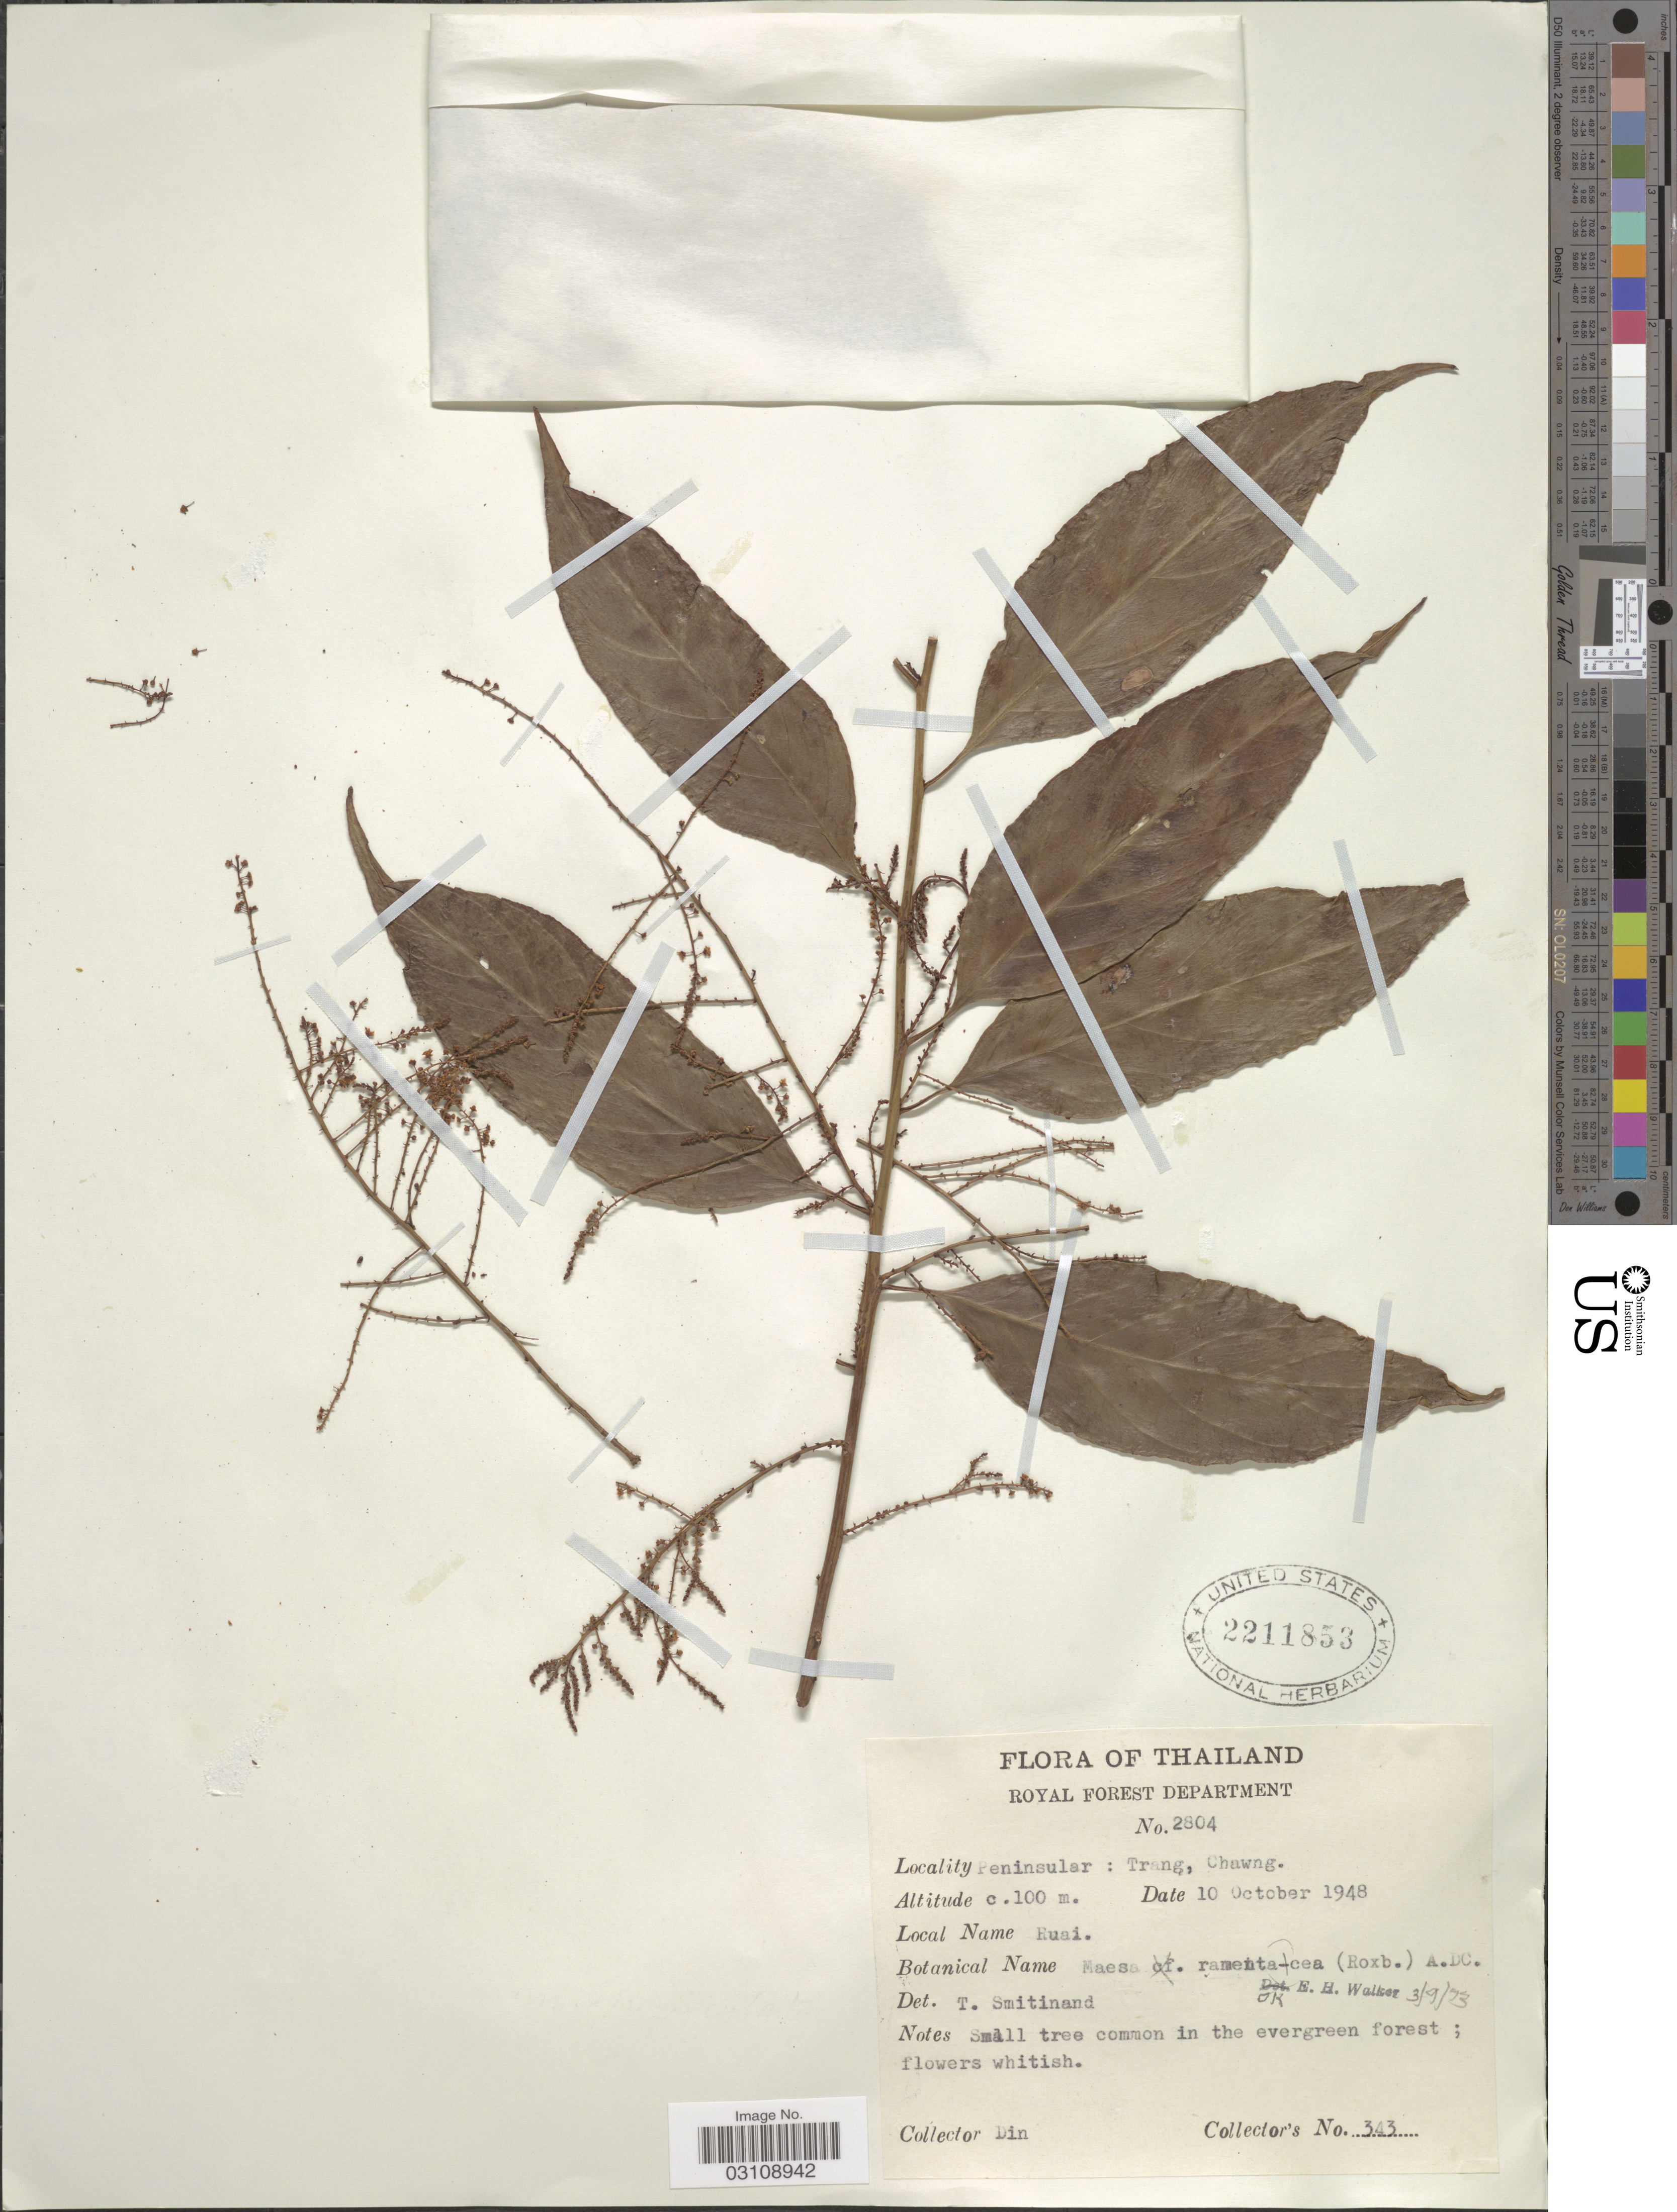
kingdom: Plantae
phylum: Tracheophyta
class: Magnoliopsida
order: Ericales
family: Primulaceae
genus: Maesa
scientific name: Maesa ramentacea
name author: (Roxb.) A. DC.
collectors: Din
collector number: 343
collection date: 1948-10-10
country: Thailand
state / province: Trang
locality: Peninsular: Trang, Chawng.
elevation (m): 100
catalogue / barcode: US 2211853